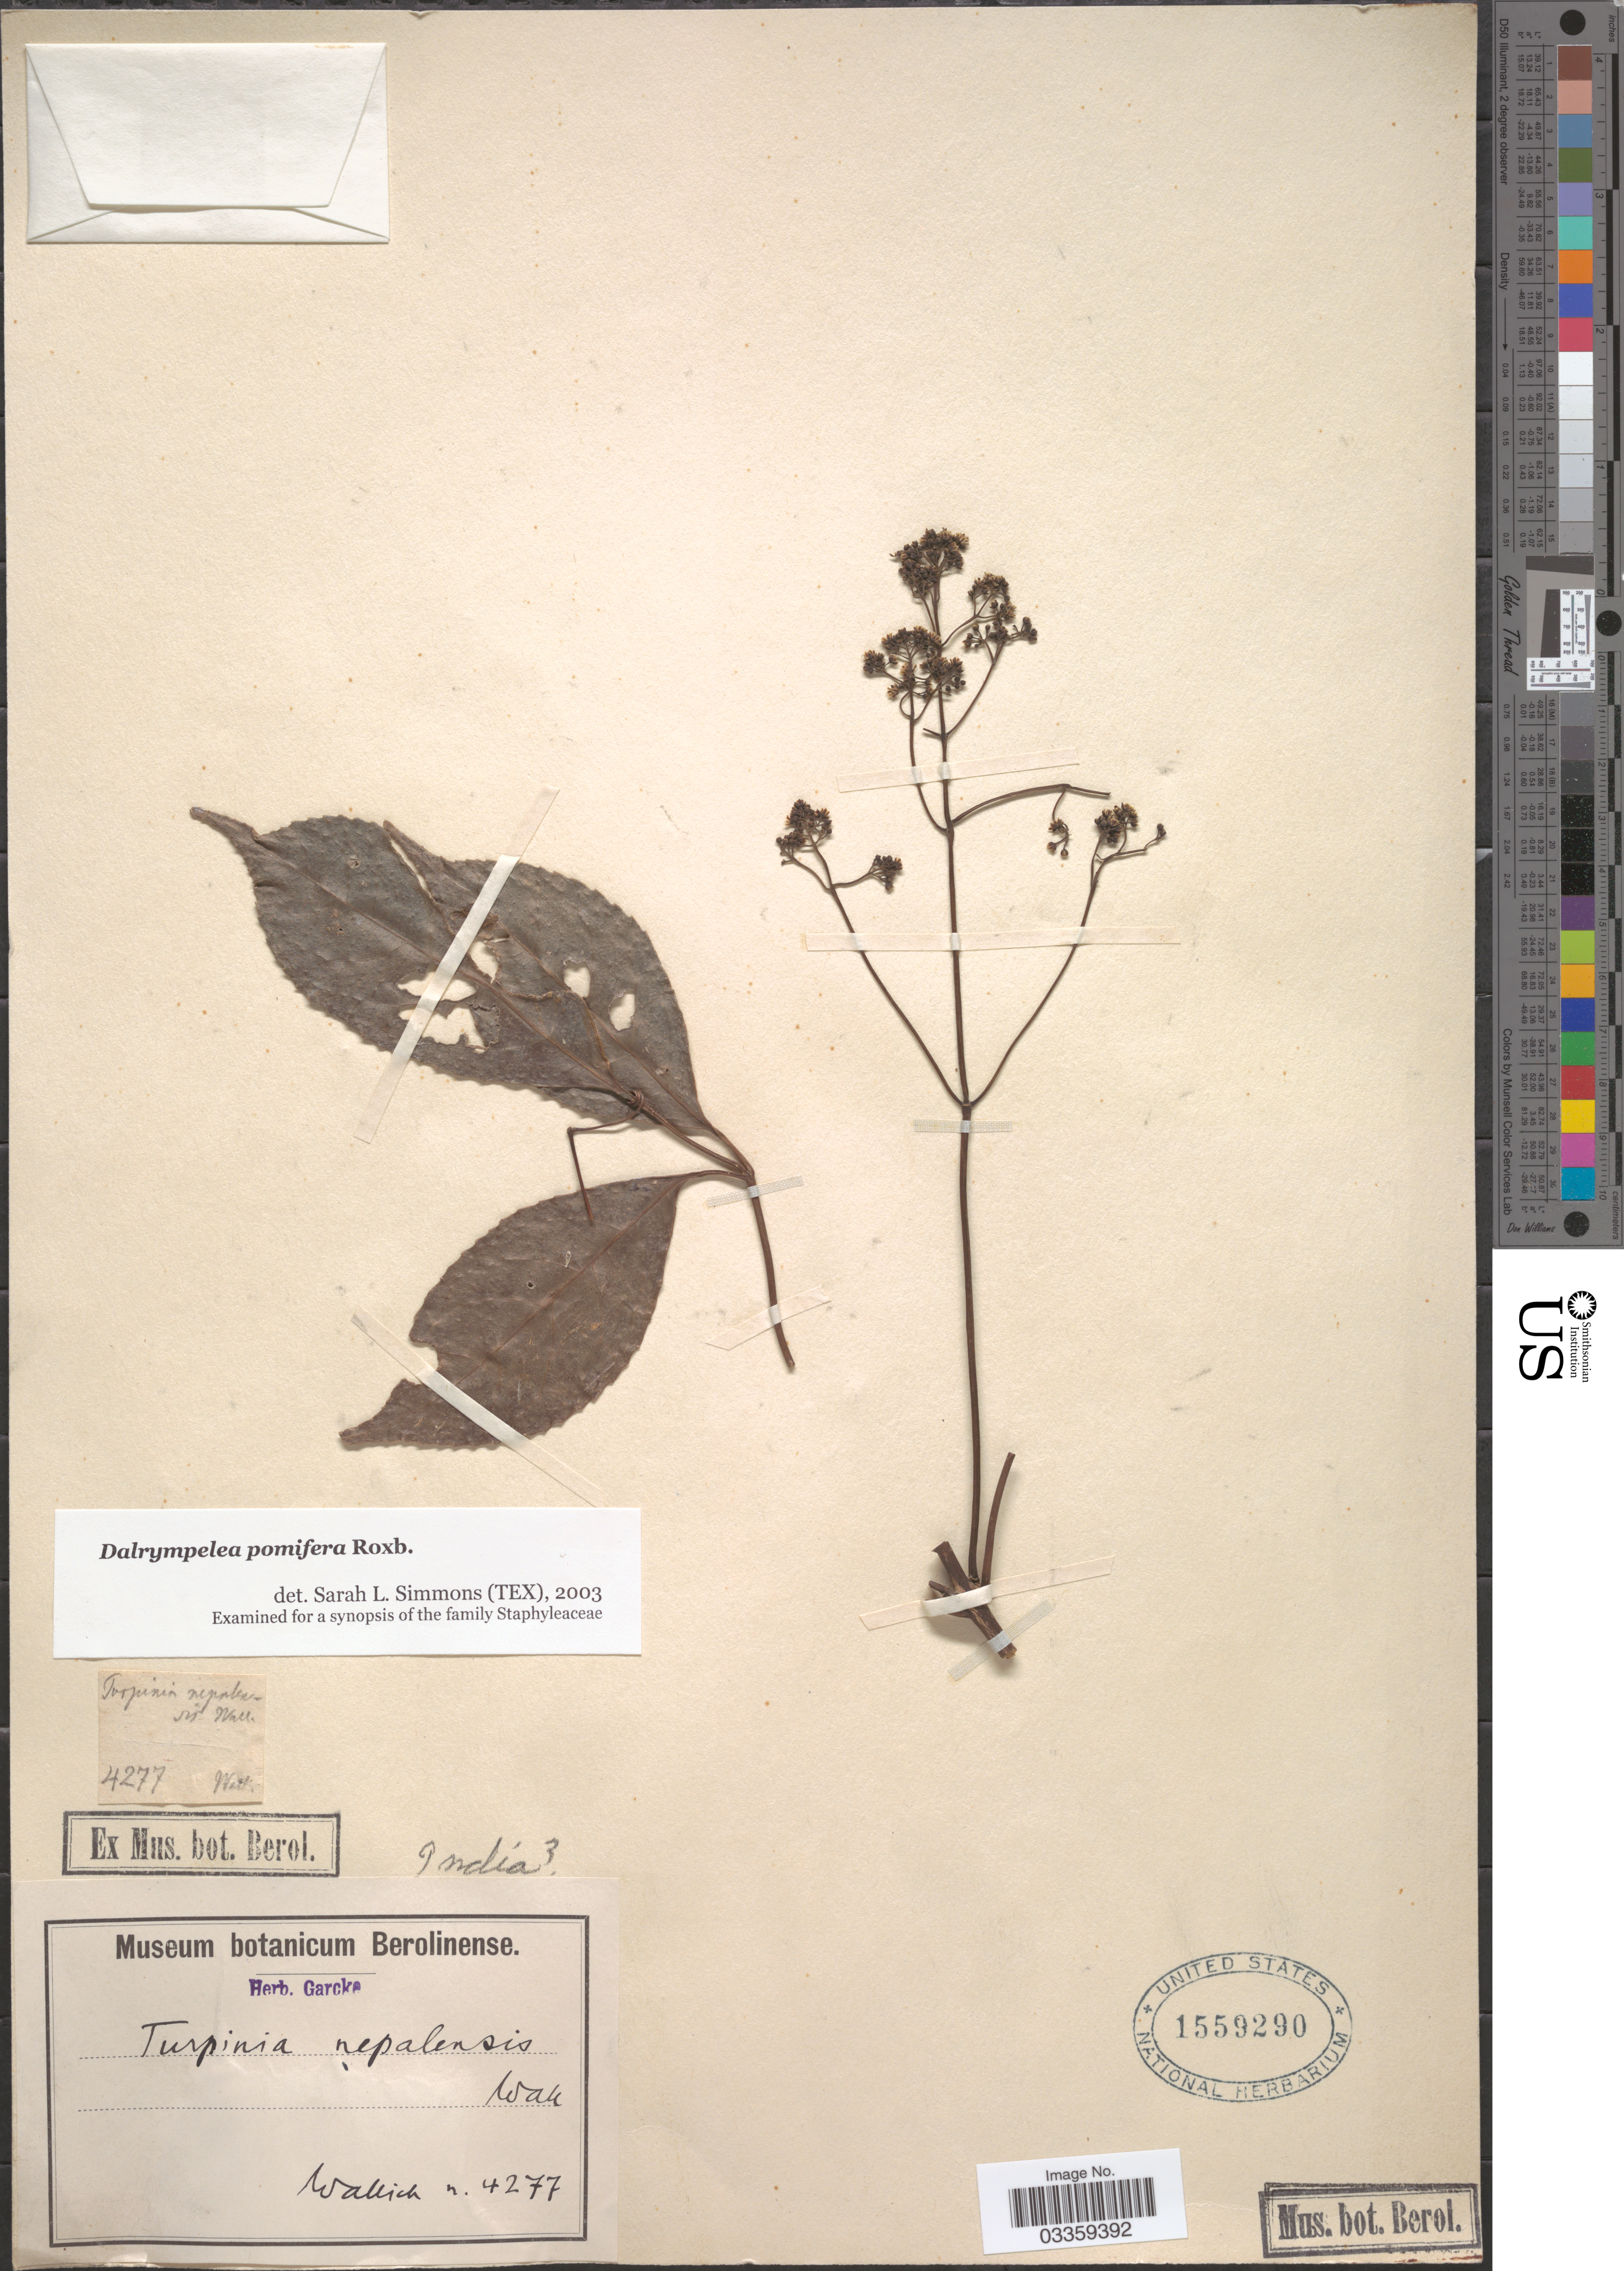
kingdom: Plantae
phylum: Tracheophyta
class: Magnoliopsida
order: Crossosomatales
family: Staphyleaceae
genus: Dalrympelea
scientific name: Dalrympelea pomifera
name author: Roxb.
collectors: -- Wallich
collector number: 4277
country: India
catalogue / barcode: US 1559290